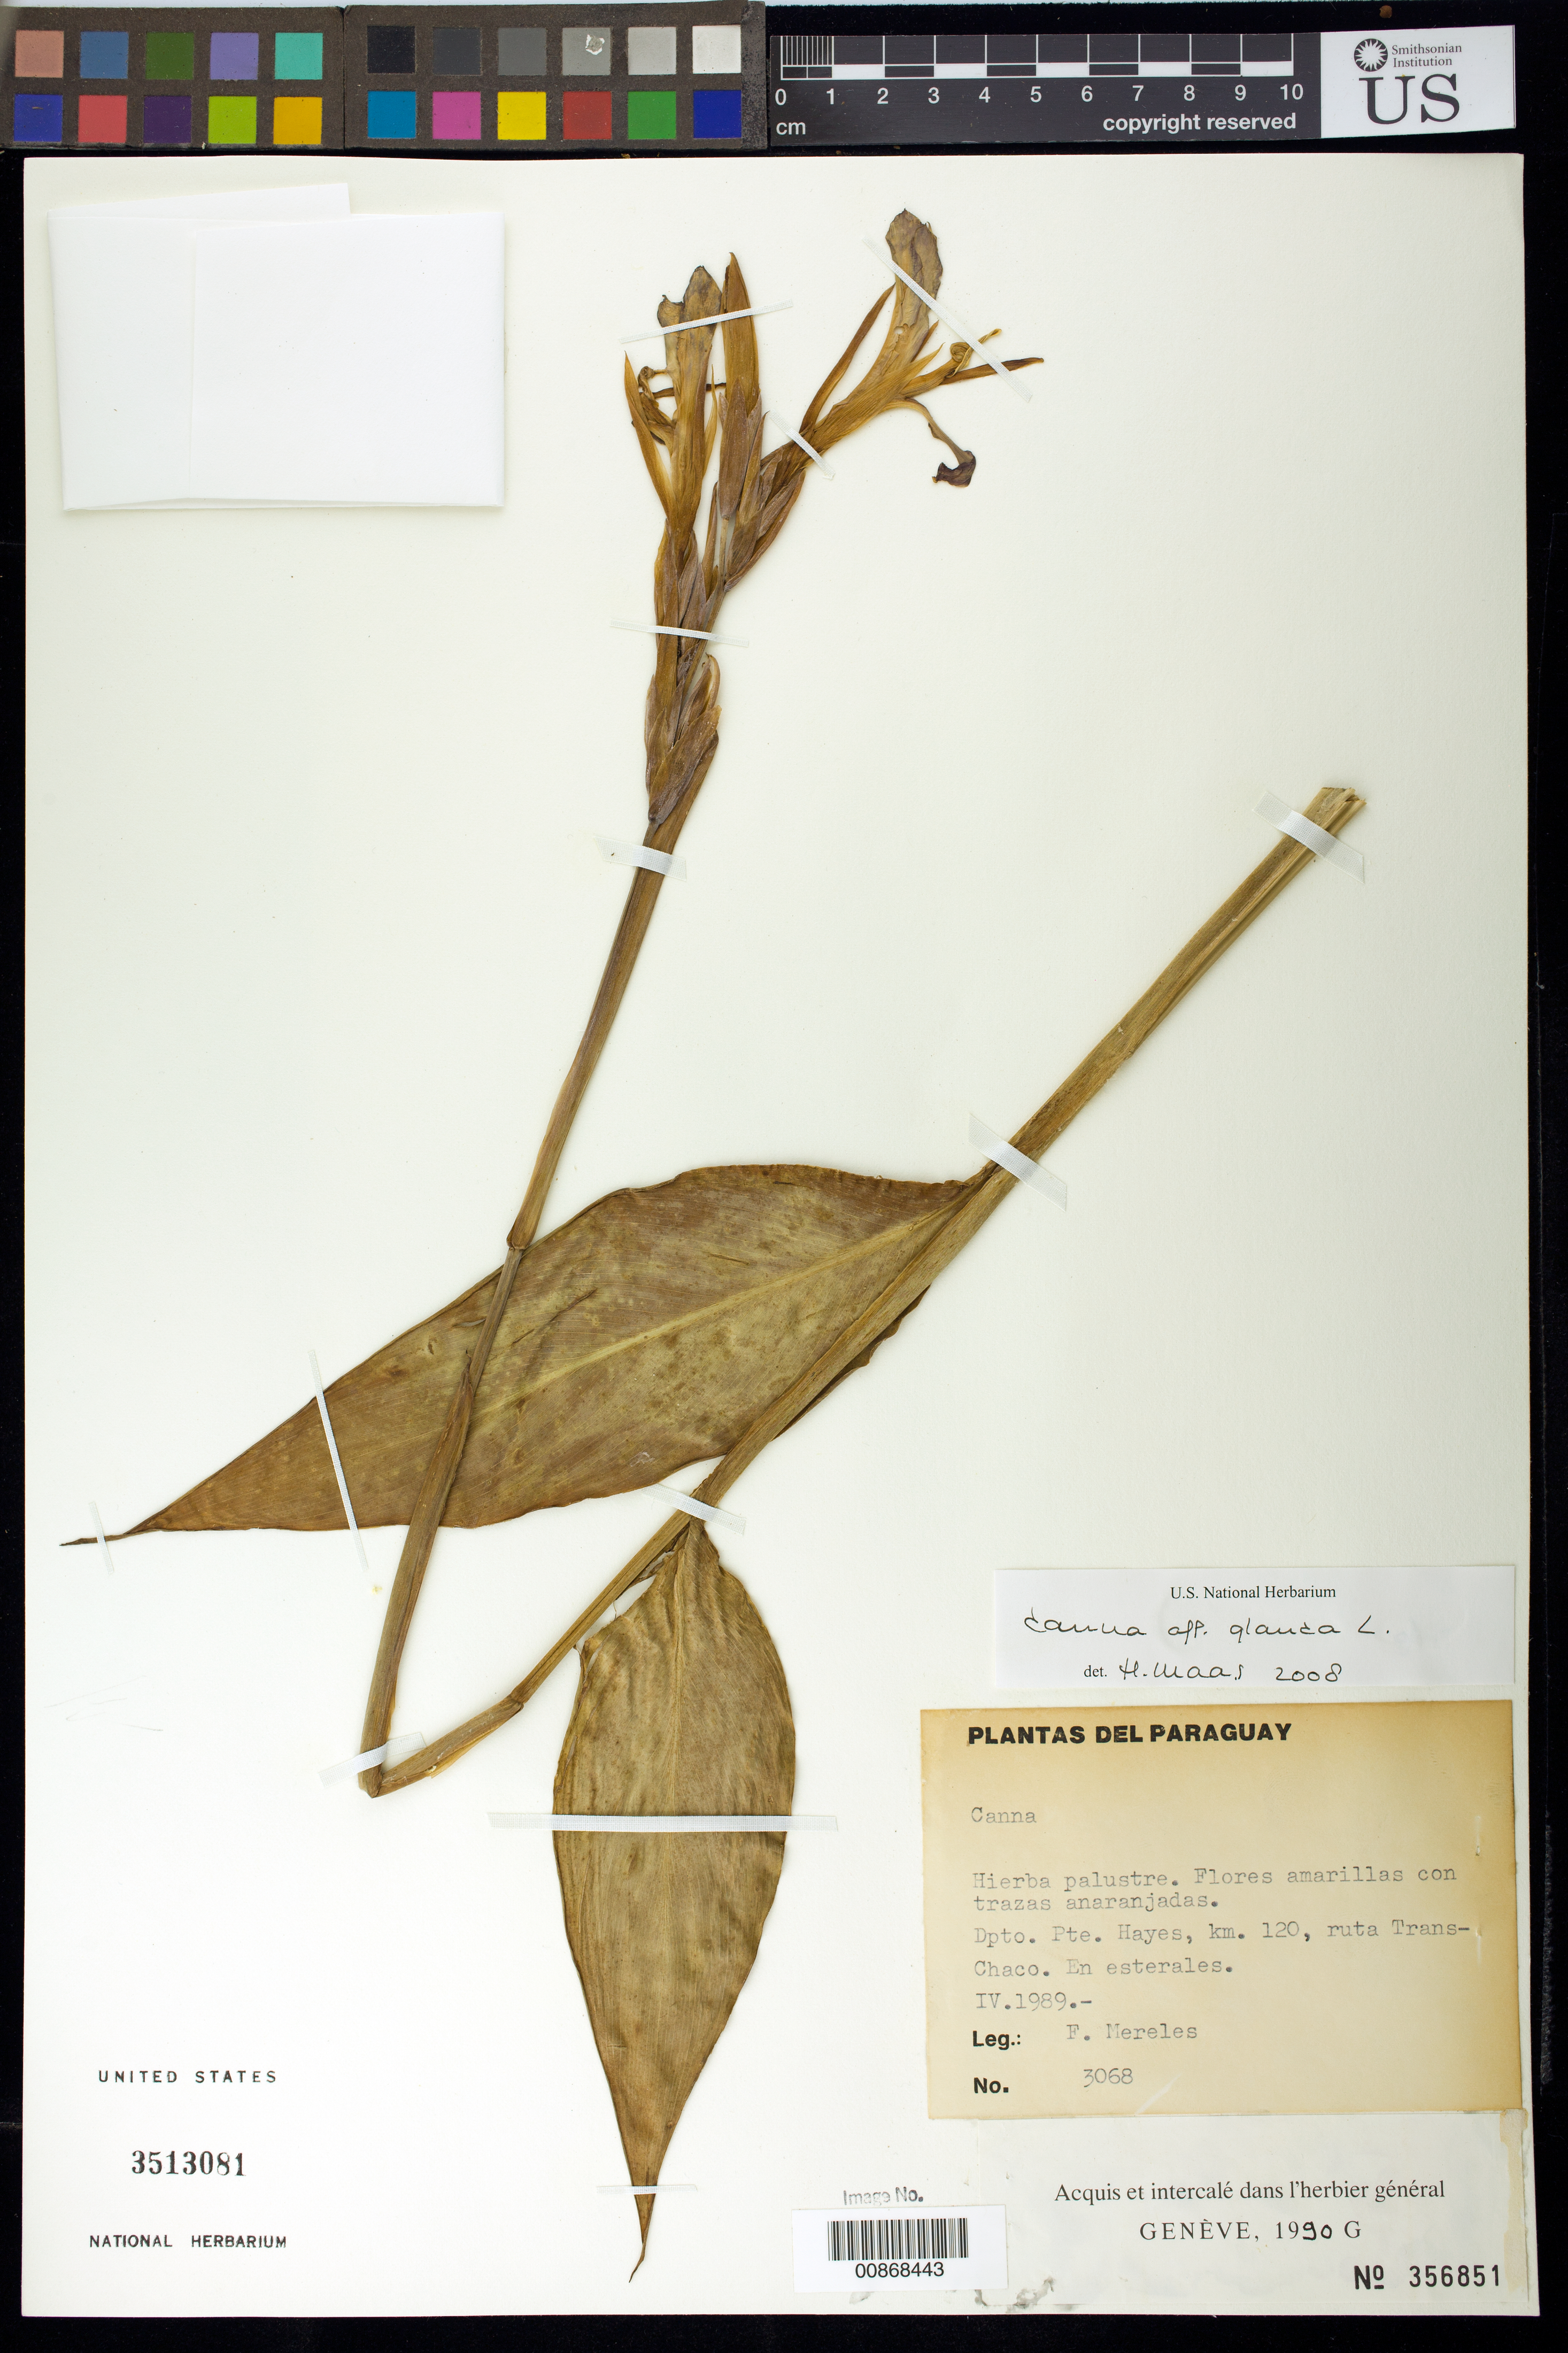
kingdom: Plantae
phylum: Tracheophyta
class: Liliopsida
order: Zingiberales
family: Cannaceae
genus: Canna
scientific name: Canna glauca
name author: L.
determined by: Maas van de Kamer, H.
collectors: F. Mereles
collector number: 3068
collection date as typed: Apr 1989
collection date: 1989-04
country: Paraguay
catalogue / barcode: US 3513081